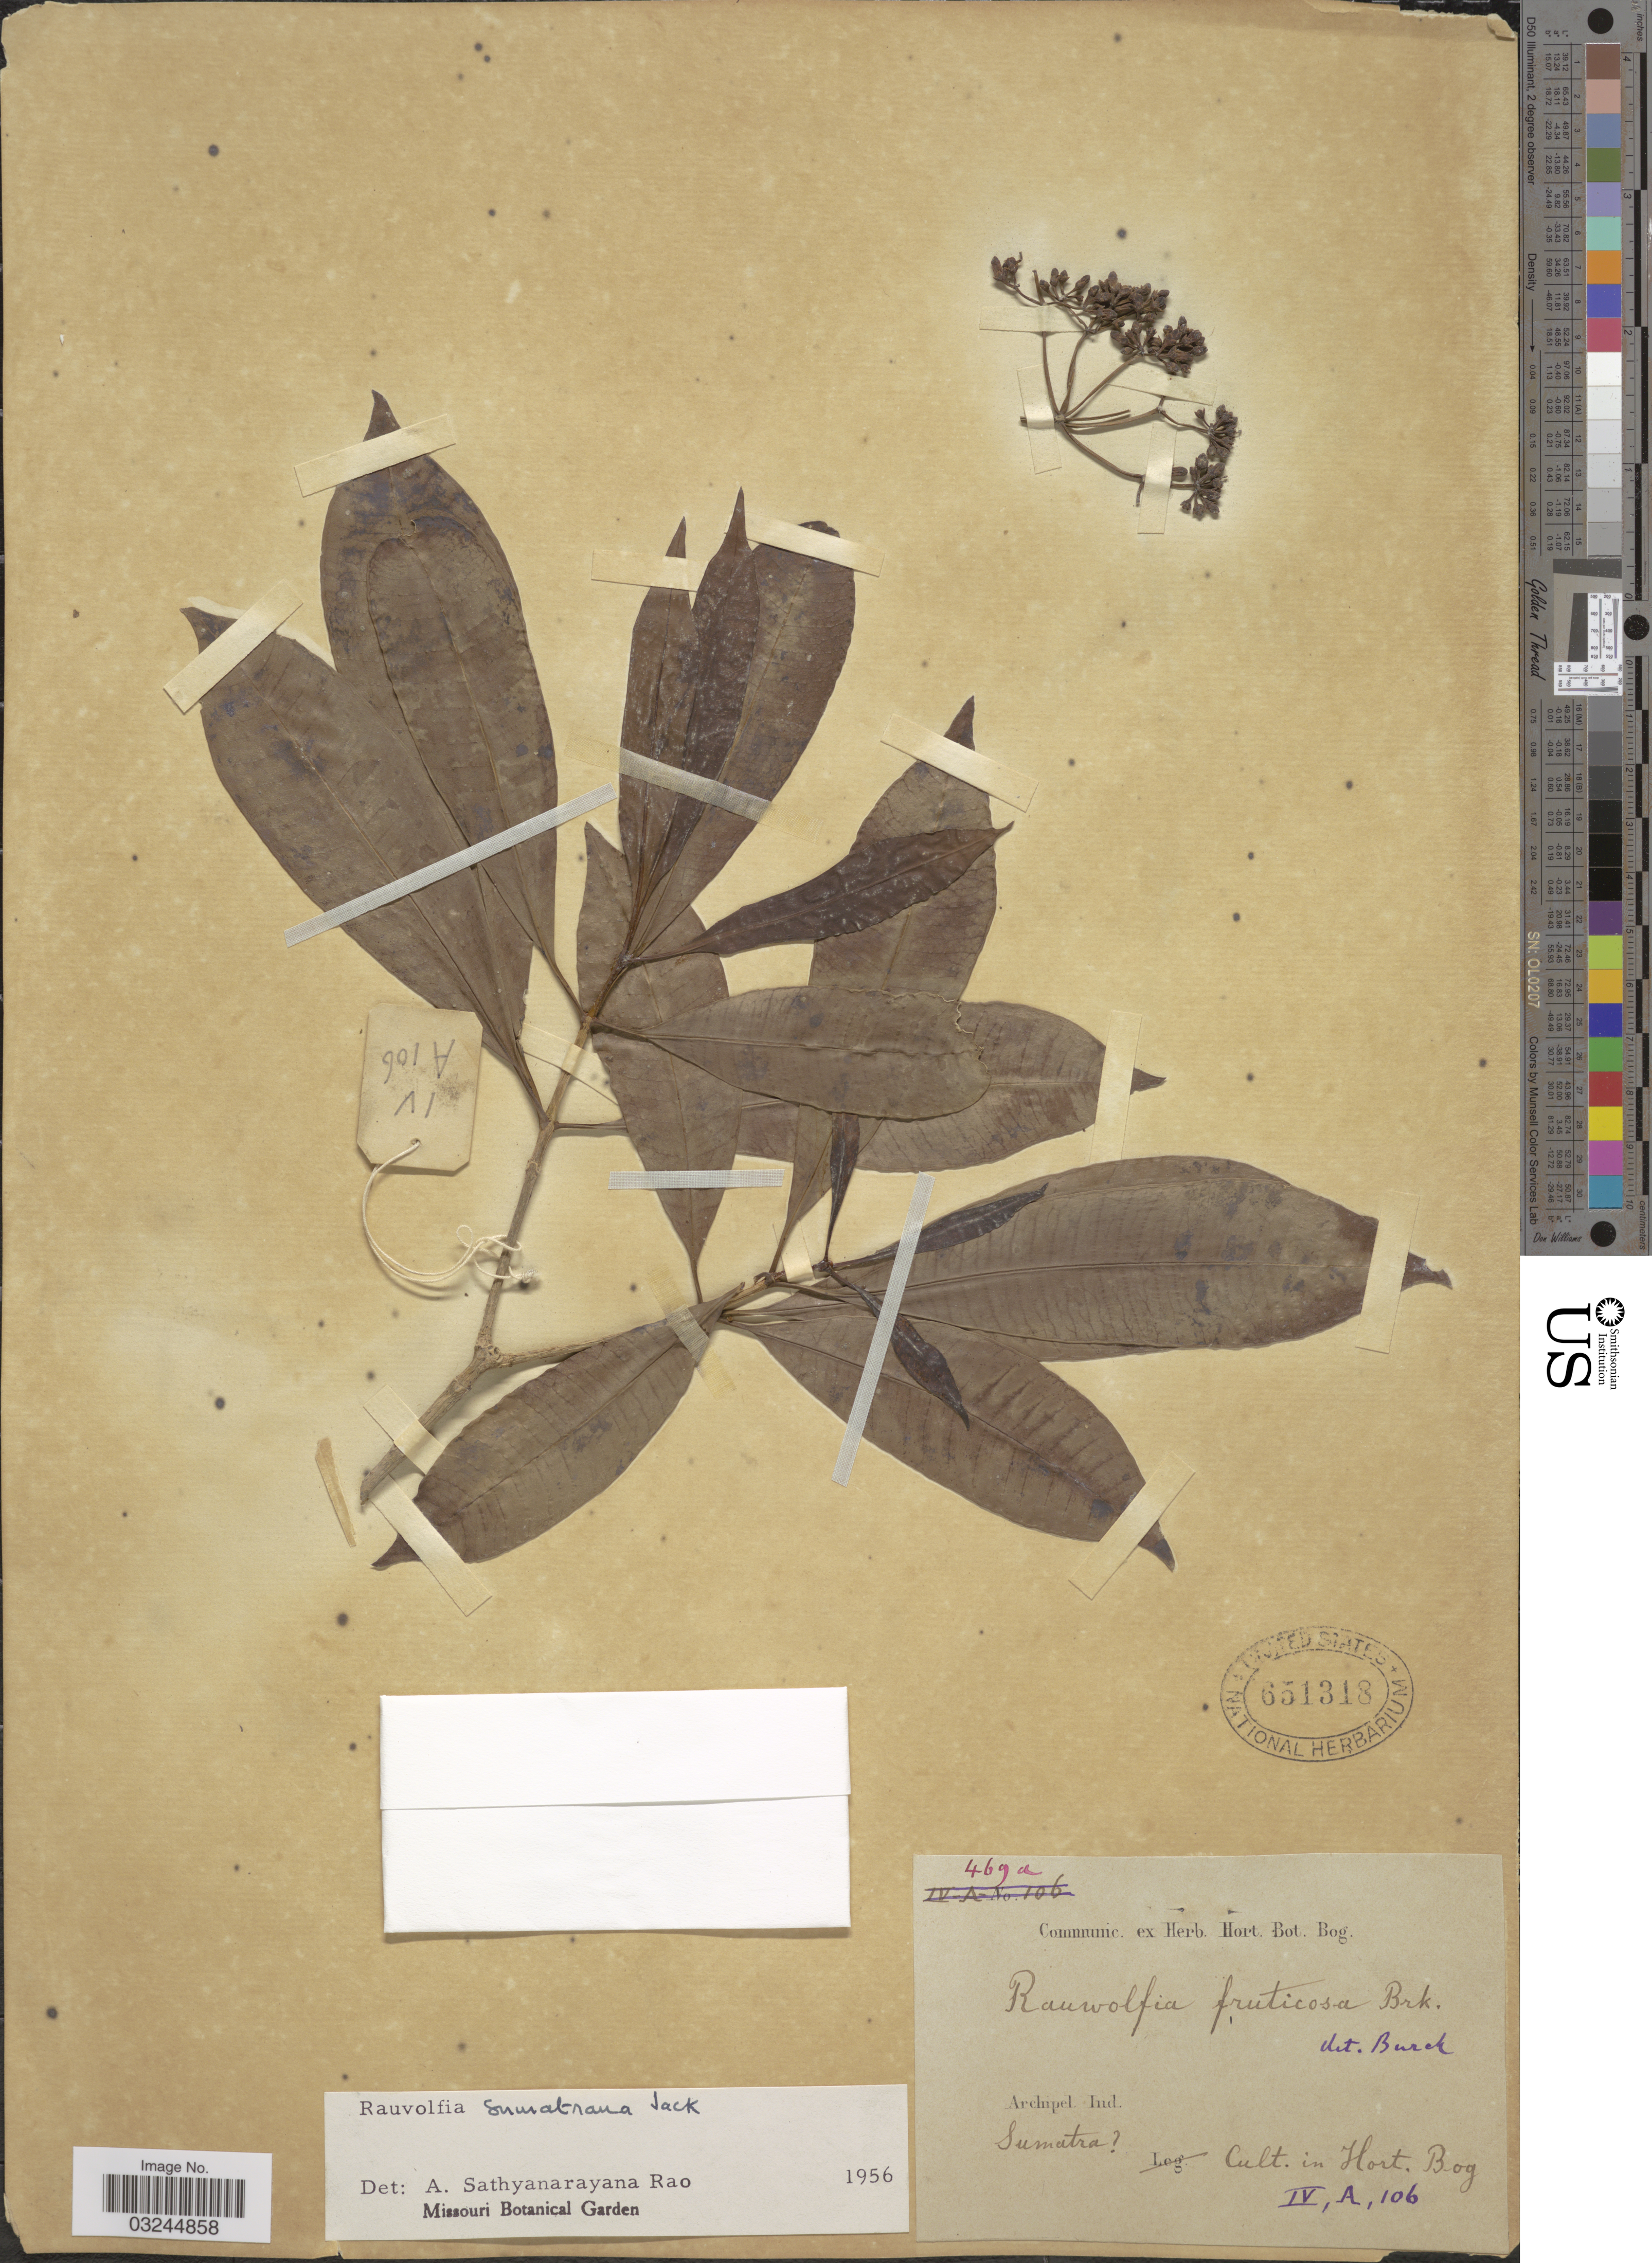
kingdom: Plantae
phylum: Tracheophyta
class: Magnoliopsida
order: Gentianales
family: Apocynaceae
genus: Rauvolfia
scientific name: Rauvolfia sumatrana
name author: Jack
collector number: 469a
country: Indonesia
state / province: Sumatra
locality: Archipel. Ind. Sumatra [unsure placement]. Cult. in Hort. Bog. IV, A, 106.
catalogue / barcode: US 651318